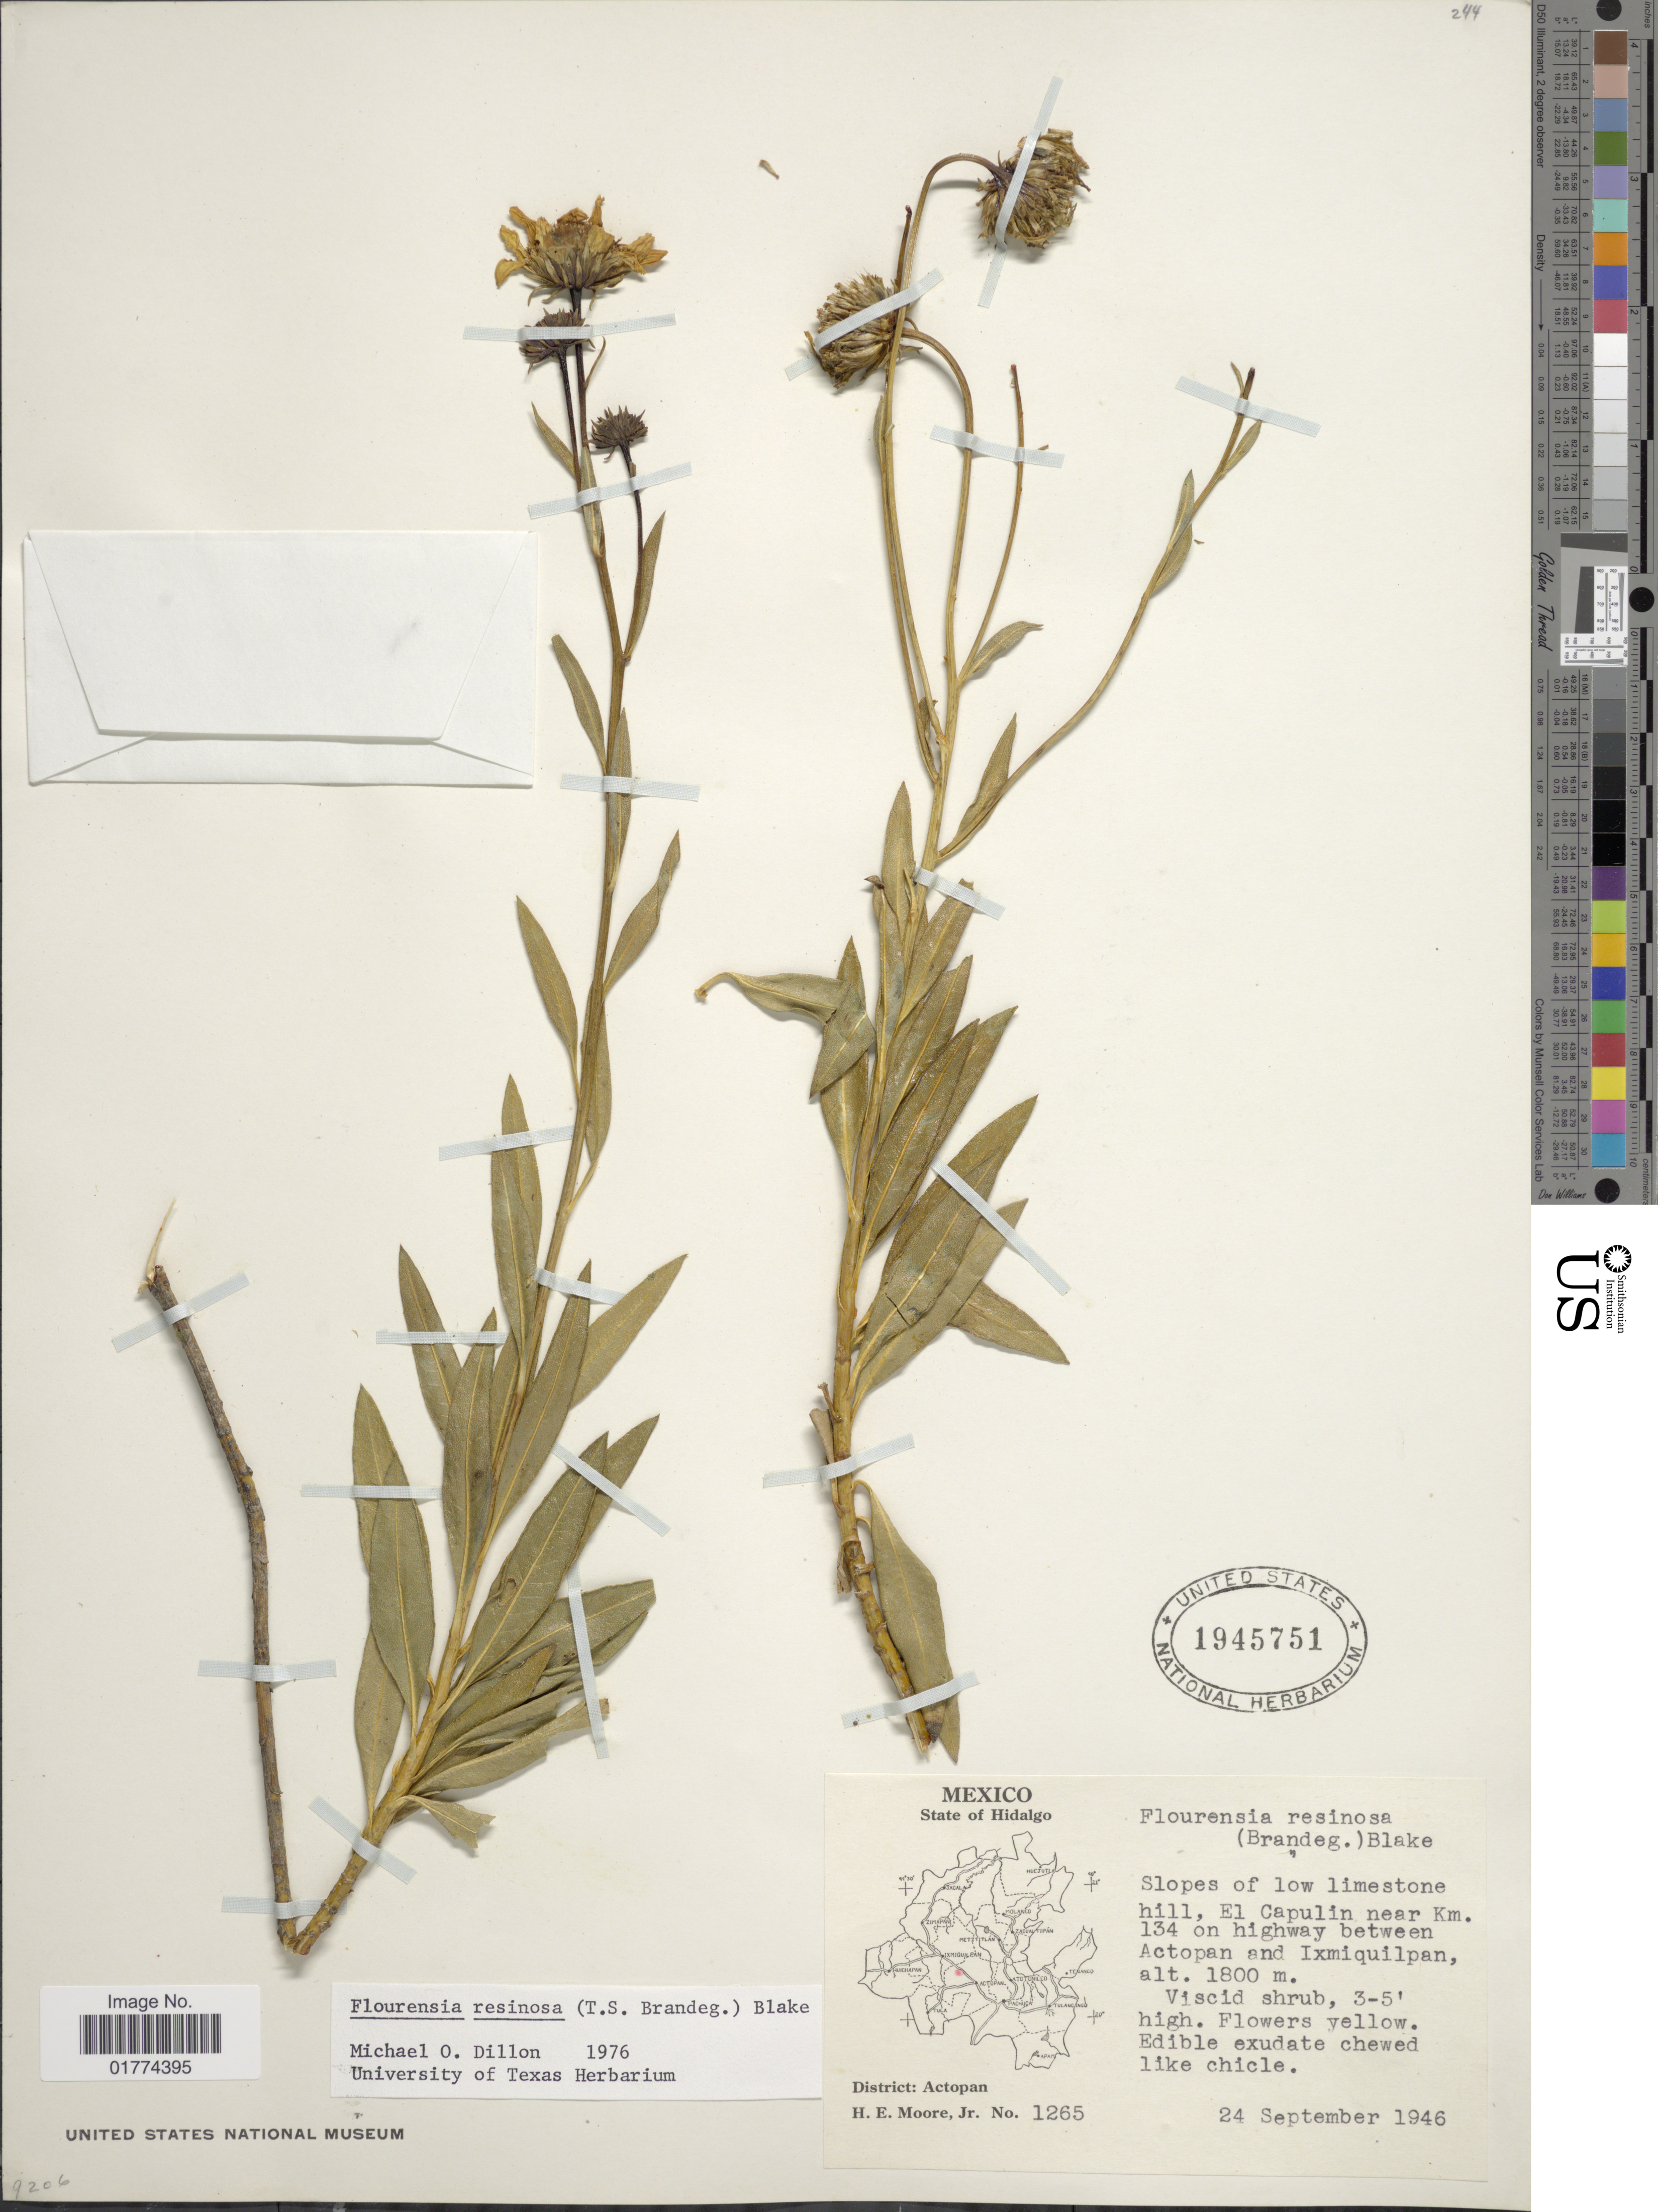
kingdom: Plantae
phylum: Tracheophyta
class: Magnoliopsida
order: Asterales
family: Asteraceae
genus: Flourensia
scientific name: Flourensia resinosa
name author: (Brandegee) S.F. Blake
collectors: H. Moore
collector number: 1265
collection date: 1946-09-24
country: Mexico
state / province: Hidalgo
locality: District Actopan. Slopes of low limestone hill, El Capulin near Km. 134 on highway between Actopan and Ixmiquilpan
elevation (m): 1800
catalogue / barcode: US 1945751